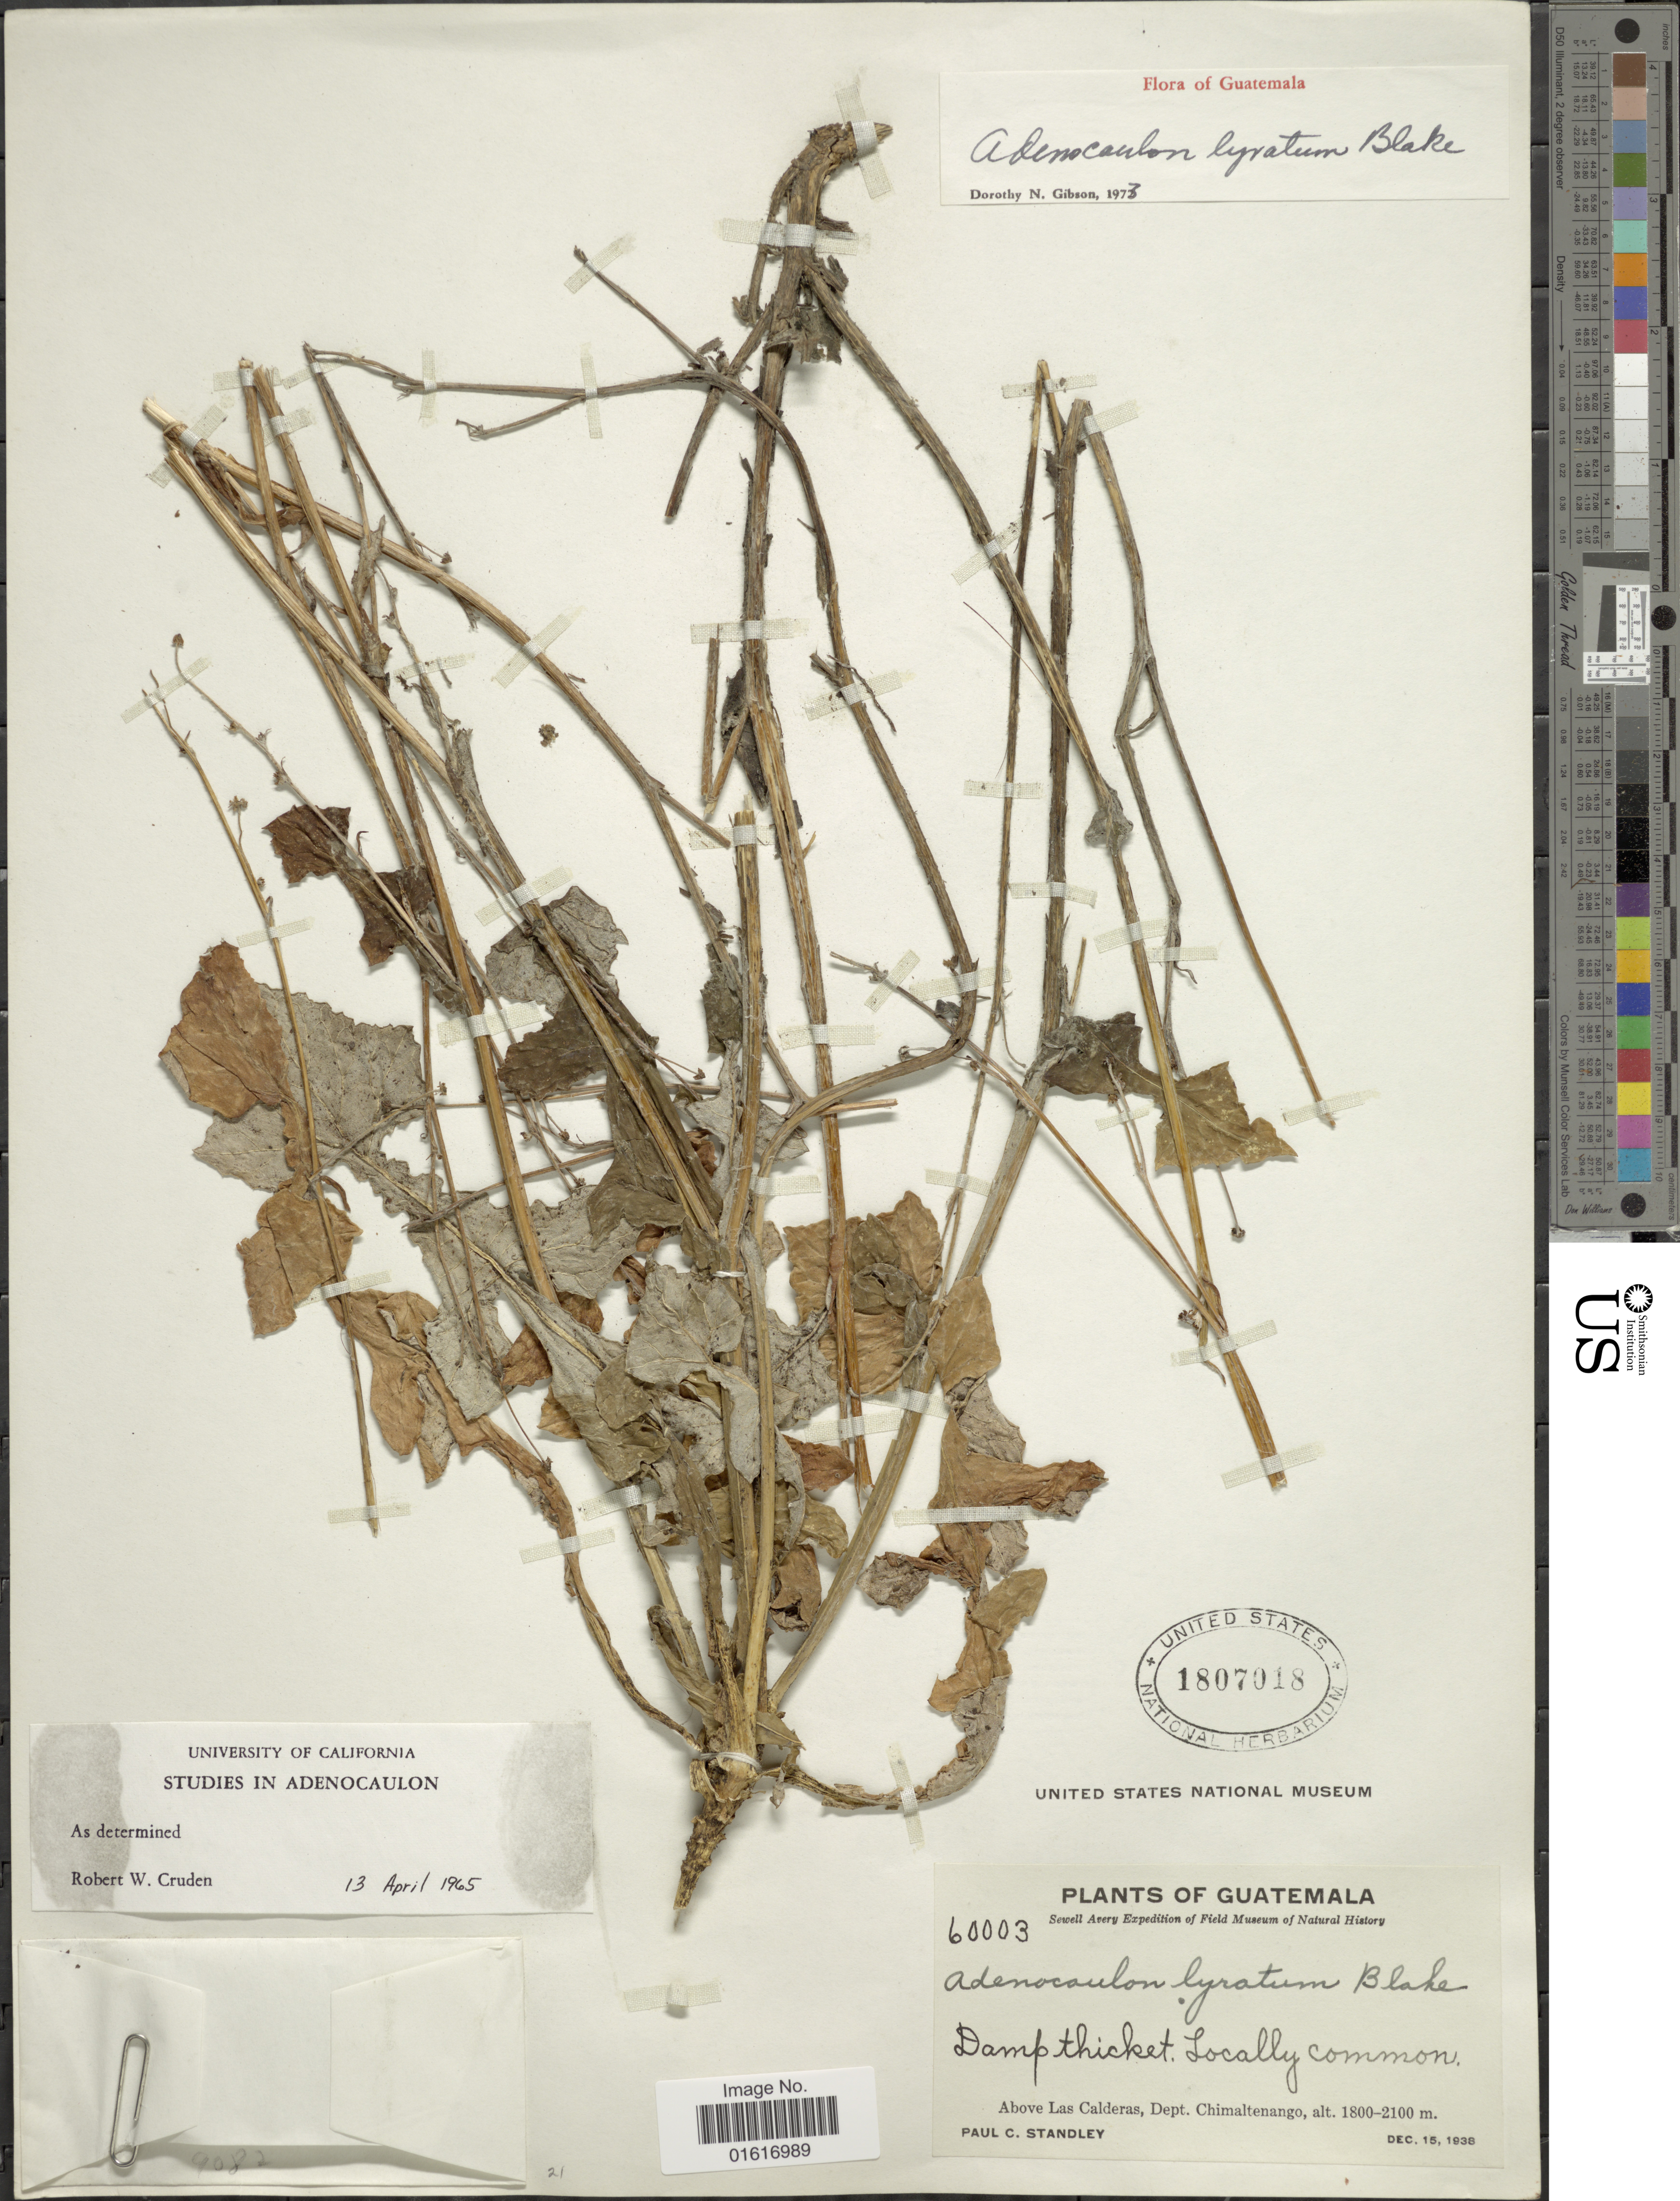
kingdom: Plantae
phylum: Tracheophyta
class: Magnoliopsida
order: Asterales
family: Asteraceae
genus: Adenocaulon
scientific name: Adenocaulon lyratum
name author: S.F. Blake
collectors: P. C. Standley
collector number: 60003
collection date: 1938-12-15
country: Guatemala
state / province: Chimaltenango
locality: Above Las Calderas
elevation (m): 1800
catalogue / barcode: US 1807018